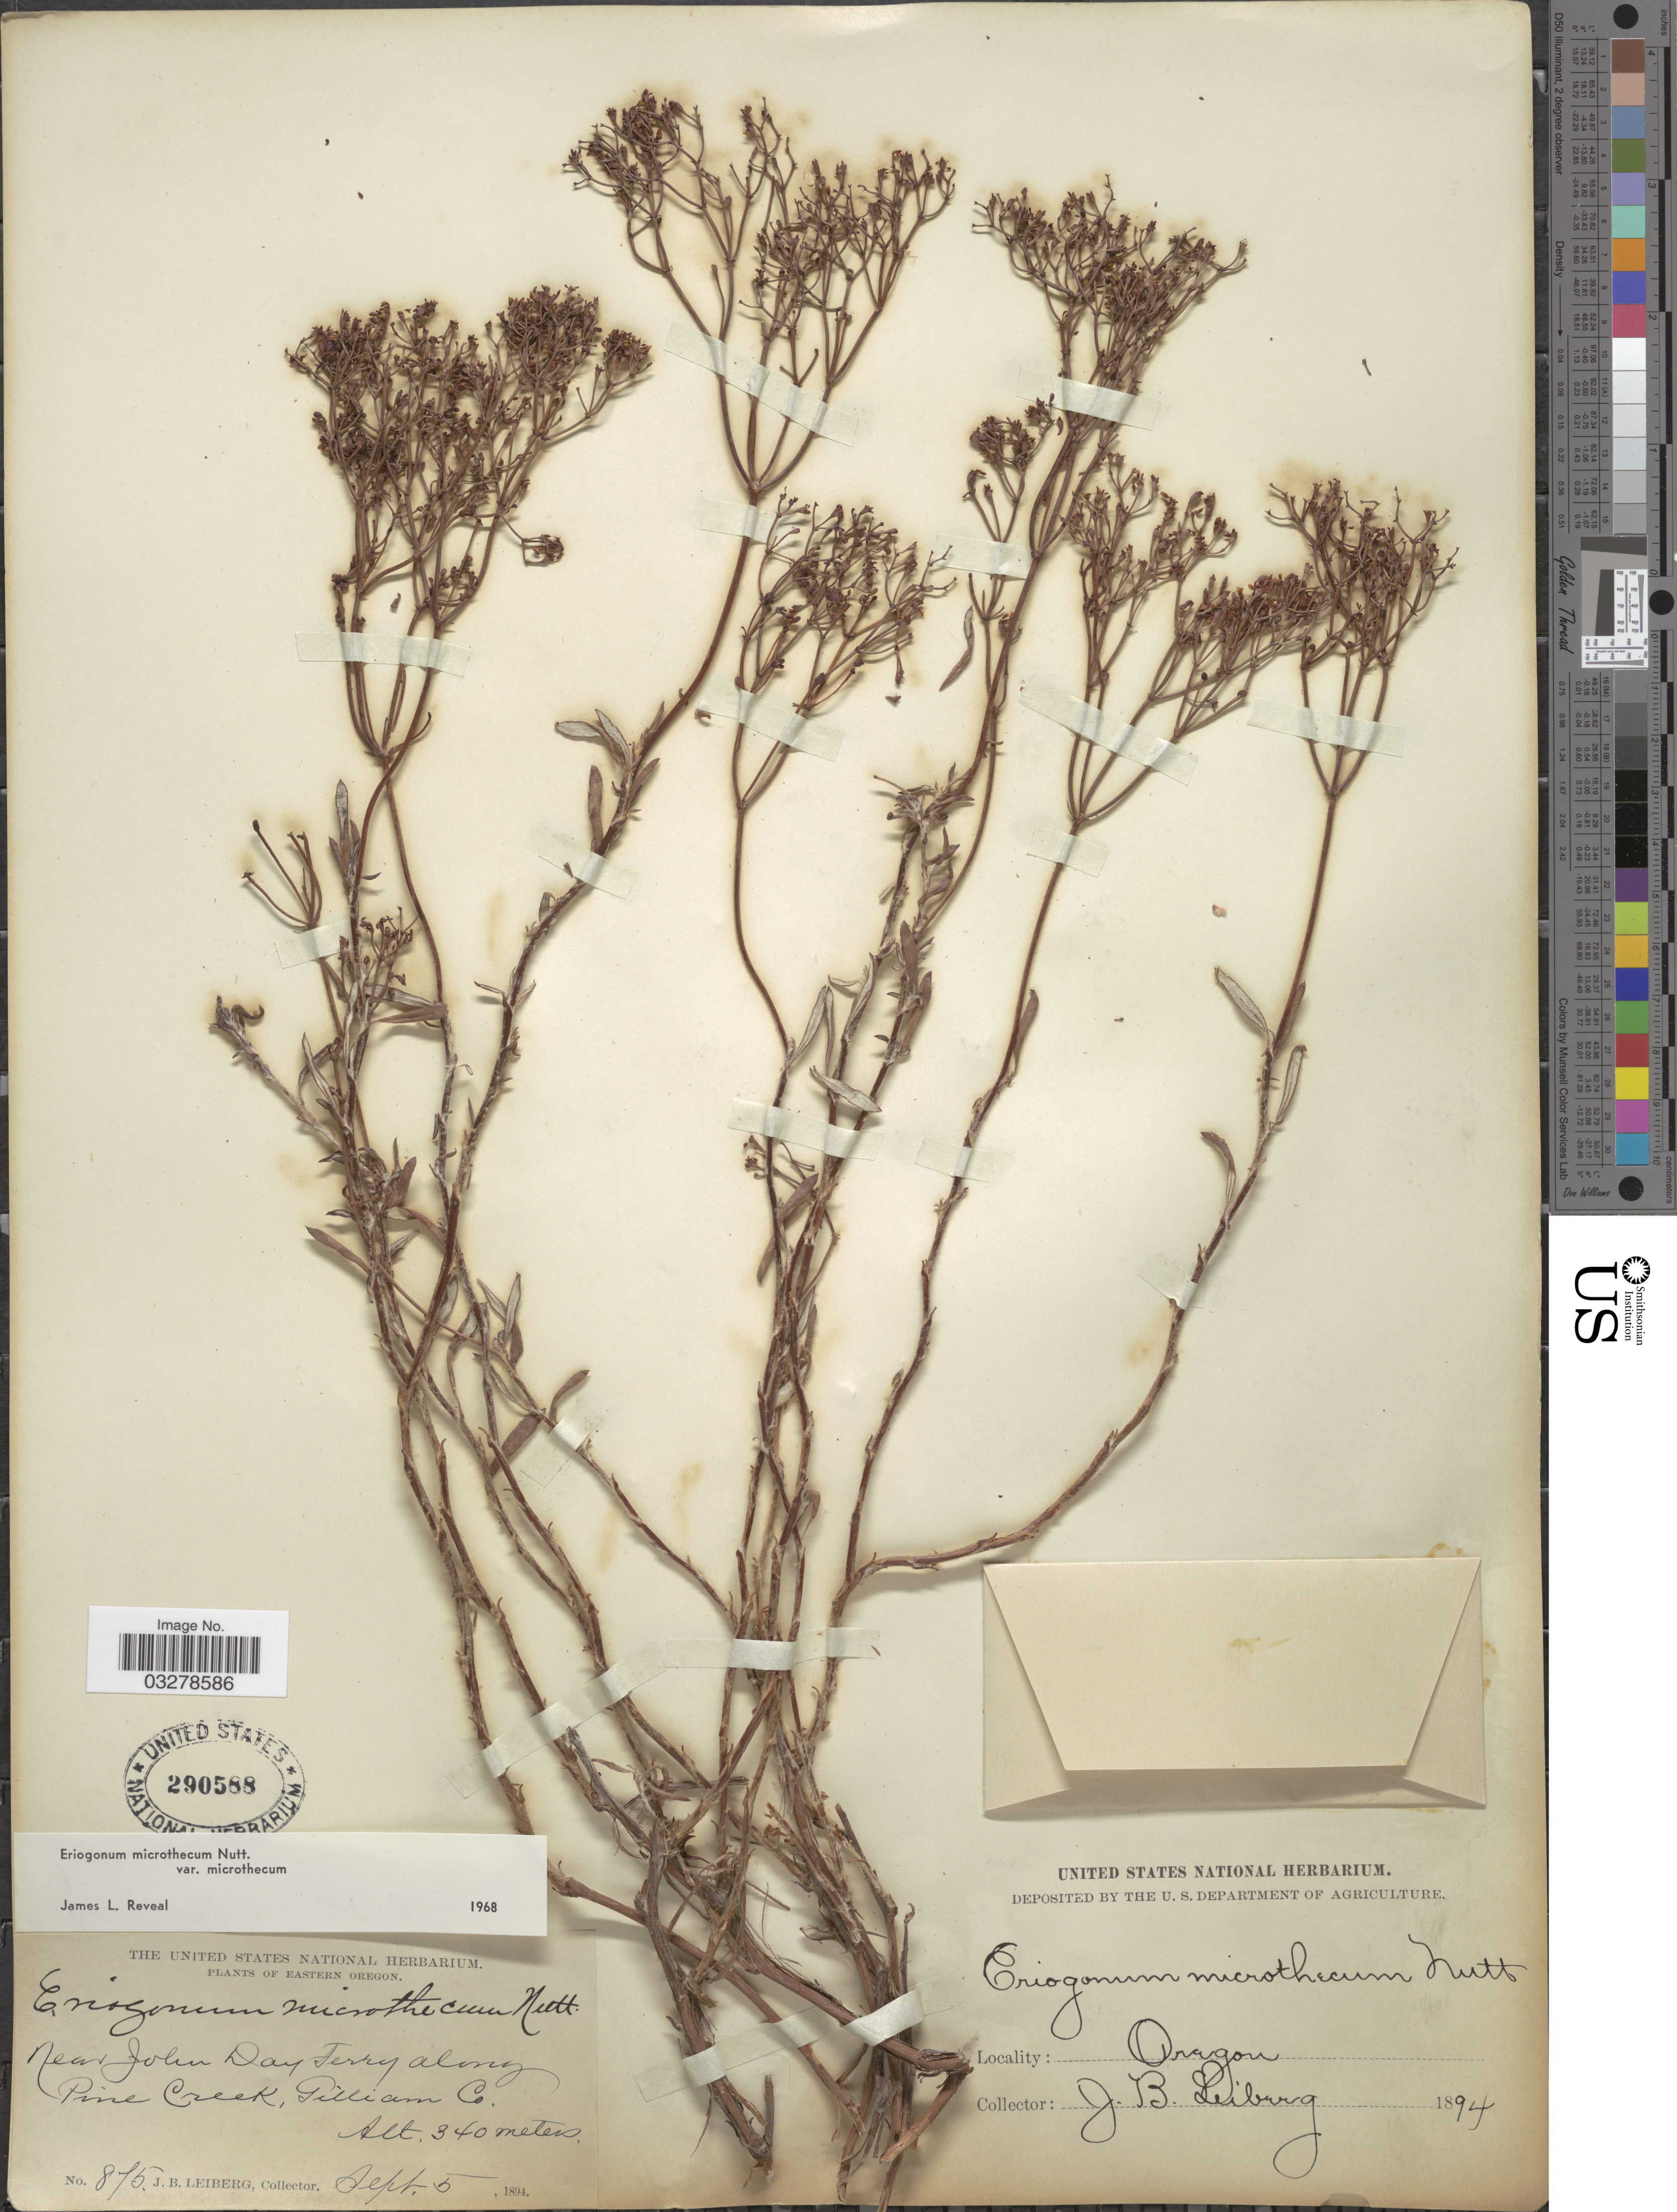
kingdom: Plantae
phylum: Tracheophyta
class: Magnoliopsida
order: Caryophyllales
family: Polygonaceae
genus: Eriogonum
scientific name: Eriogonum microtheca var. microtheca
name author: Nutt.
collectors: J. B. Leiberg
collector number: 875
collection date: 1894-09-05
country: United States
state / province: Oregon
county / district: Gilliam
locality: Eastern Oregon. Near John Day Terry along Pine Creek, Gilliam Co.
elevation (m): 340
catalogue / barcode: US 290588